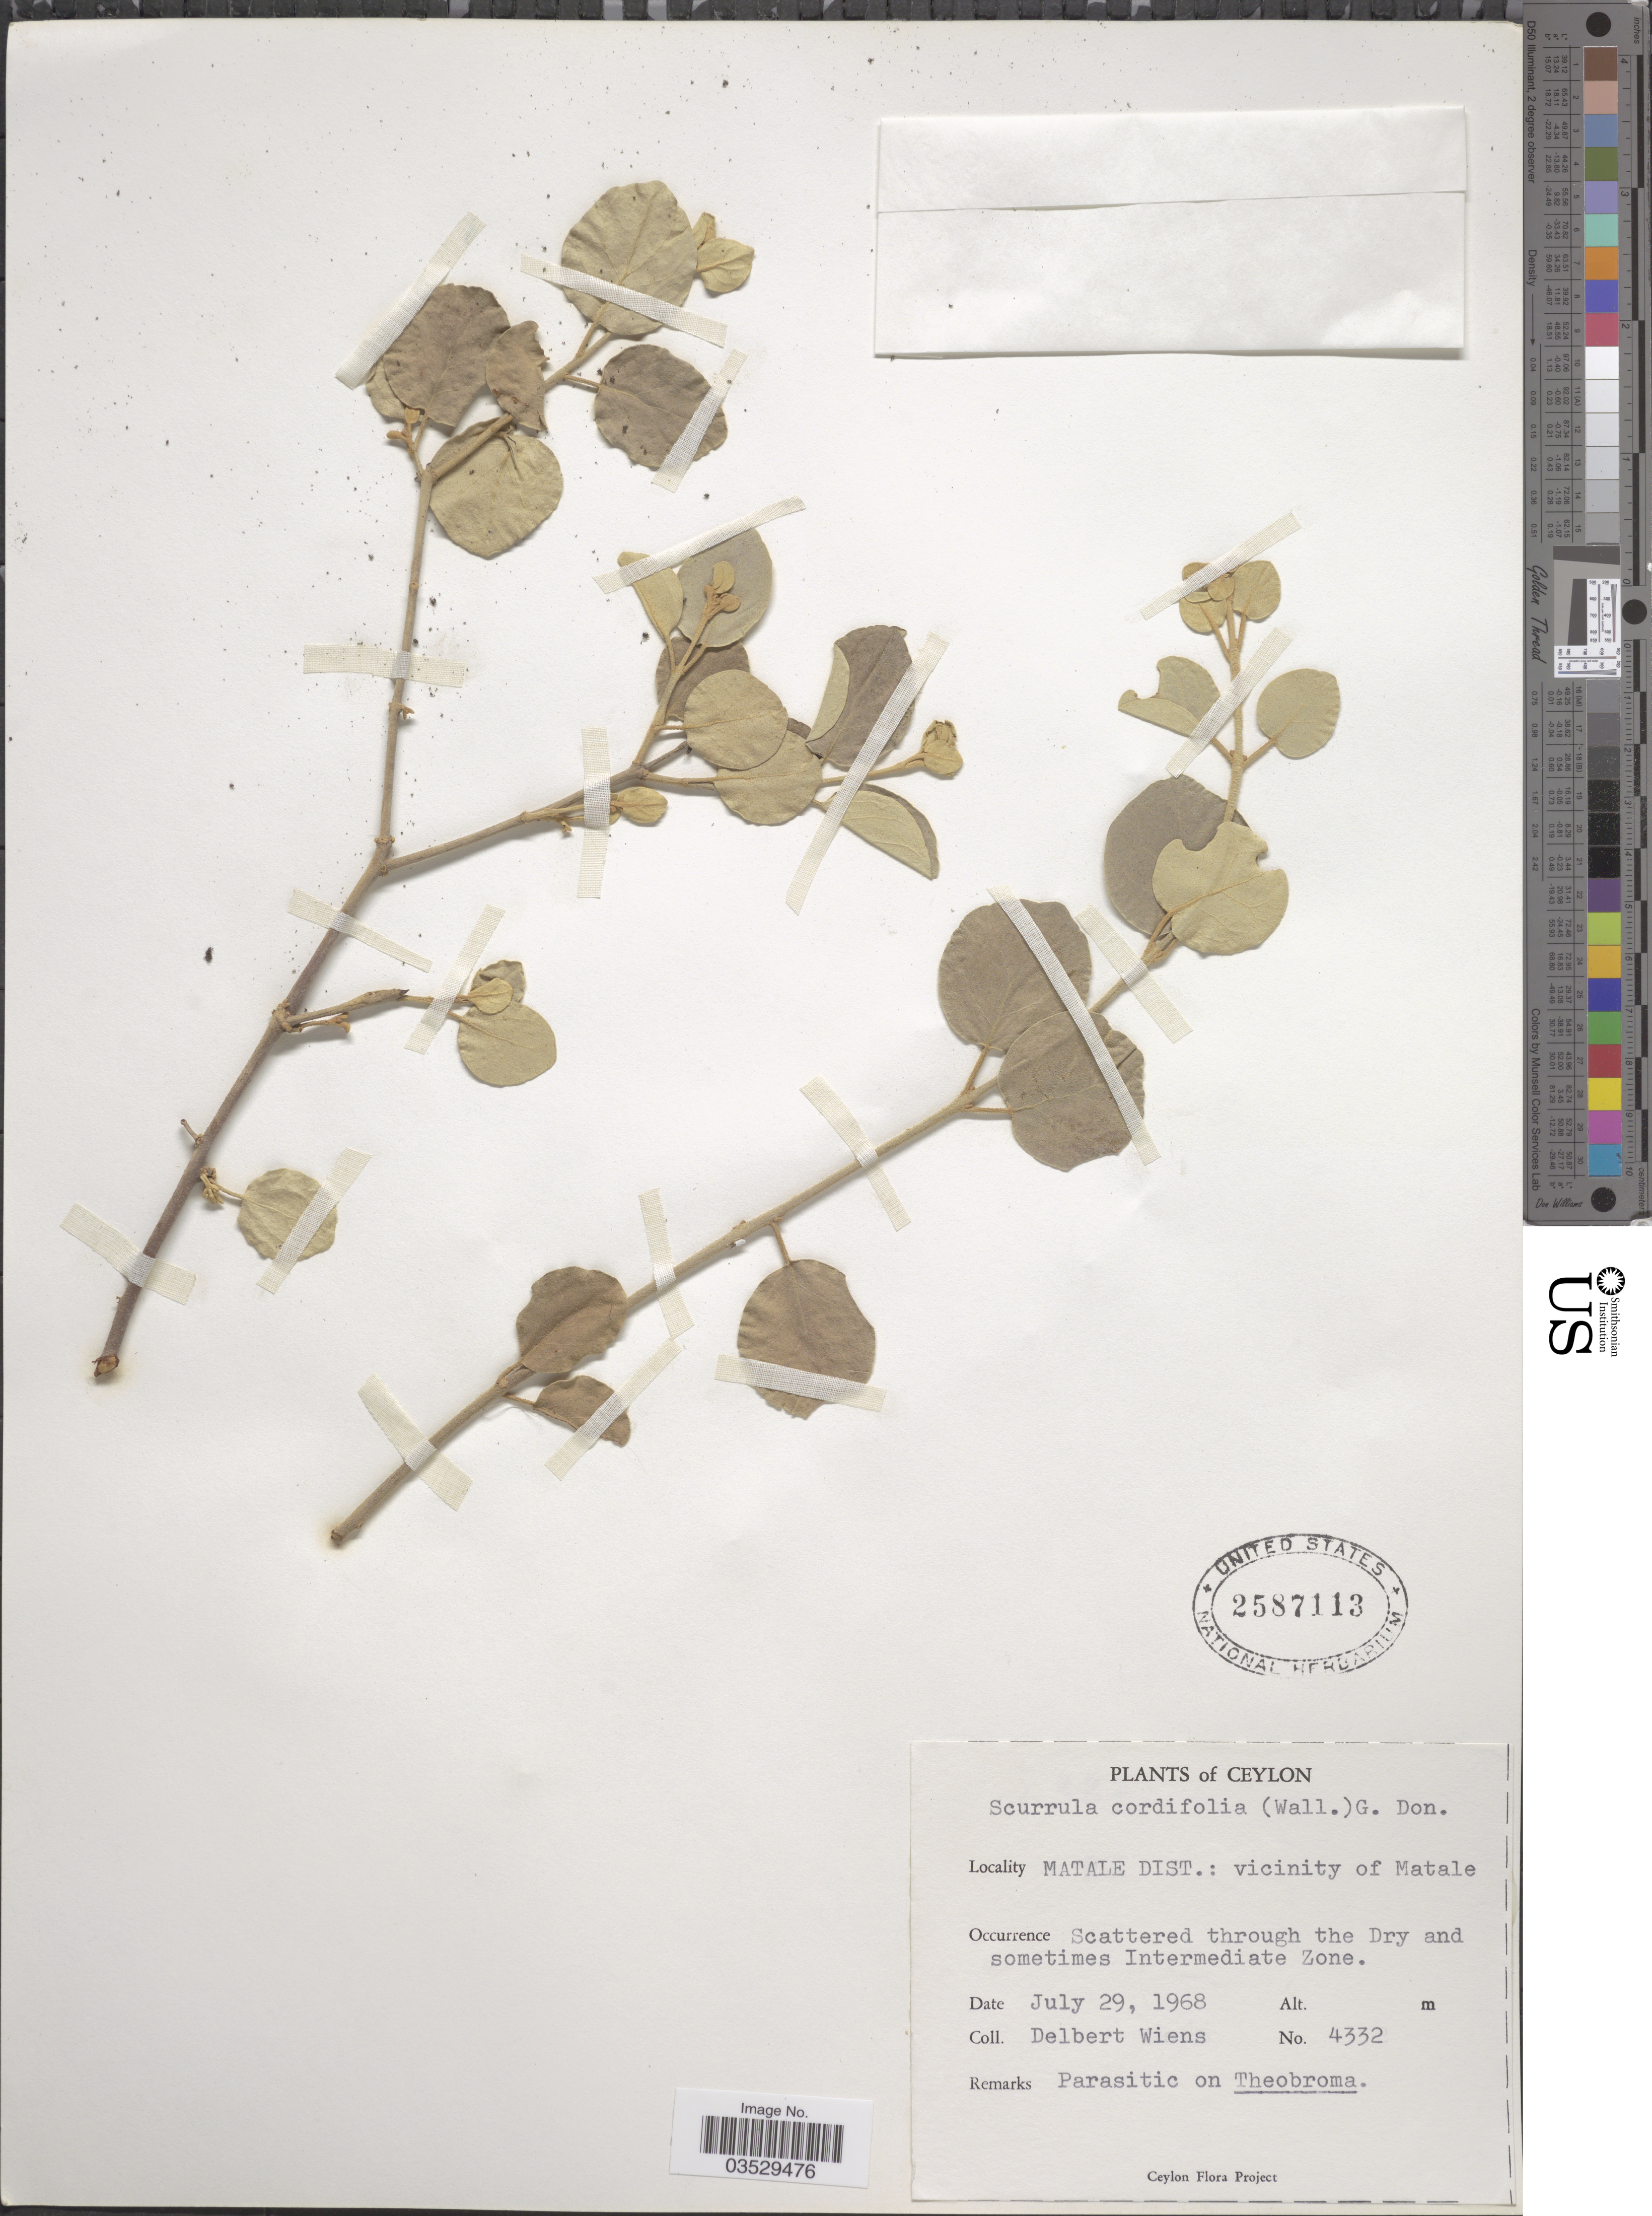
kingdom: Plantae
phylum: Tracheophyta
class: Magnoliopsida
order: Santalales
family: Loranthaceae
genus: Scurrula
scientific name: Scurrula cordifolia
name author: G. Don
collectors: D. Wiens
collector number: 4332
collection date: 1968-07-29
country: Sri Lanka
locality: Ceylon. Matale Dist.: vicinity of Matale. Intermediate Zone.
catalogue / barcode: US 2587113